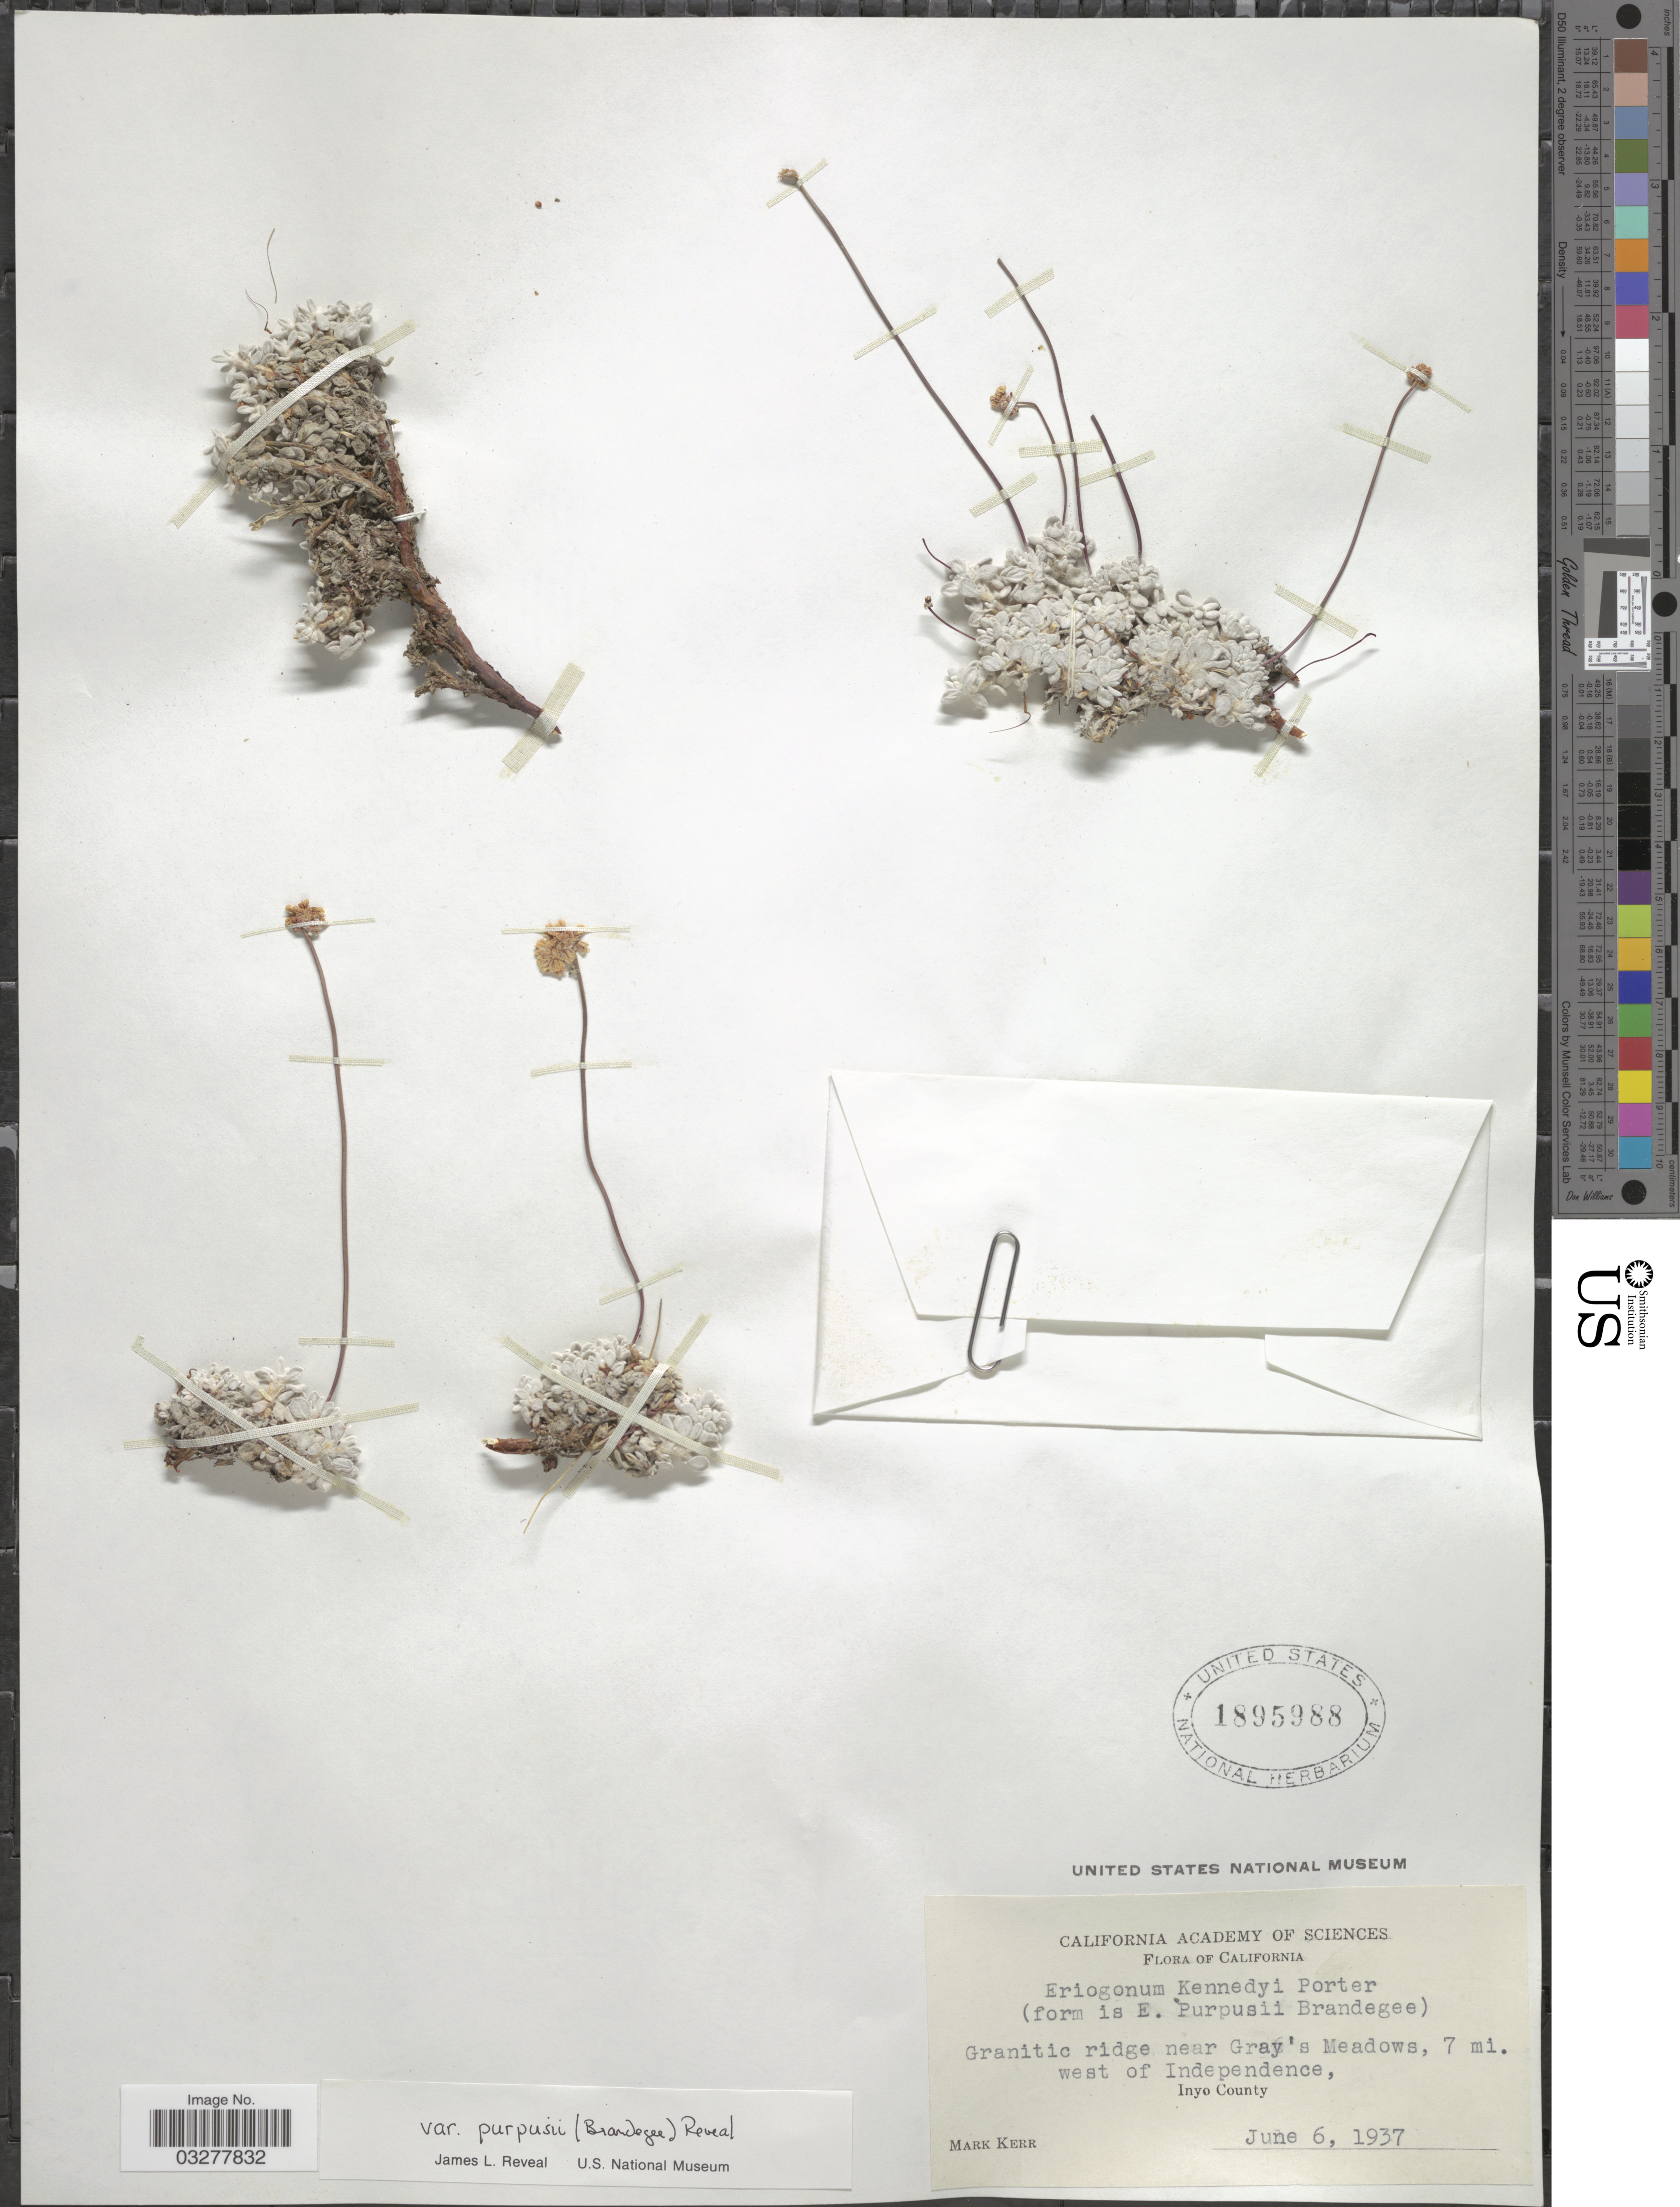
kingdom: Plantae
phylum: Tracheophyta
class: Magnoliopsida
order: Caryophyllales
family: Polygonaceae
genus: Eriogonum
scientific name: Eriogonum kennedyi var. purpusii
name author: (Brandegee) Reveal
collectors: M. Kerr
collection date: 1937-06-06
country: United States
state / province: California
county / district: Inyo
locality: Granitic ridge near Gray's Meadows, 7 mi. west of Independence, Inyo County.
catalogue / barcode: US 1895988